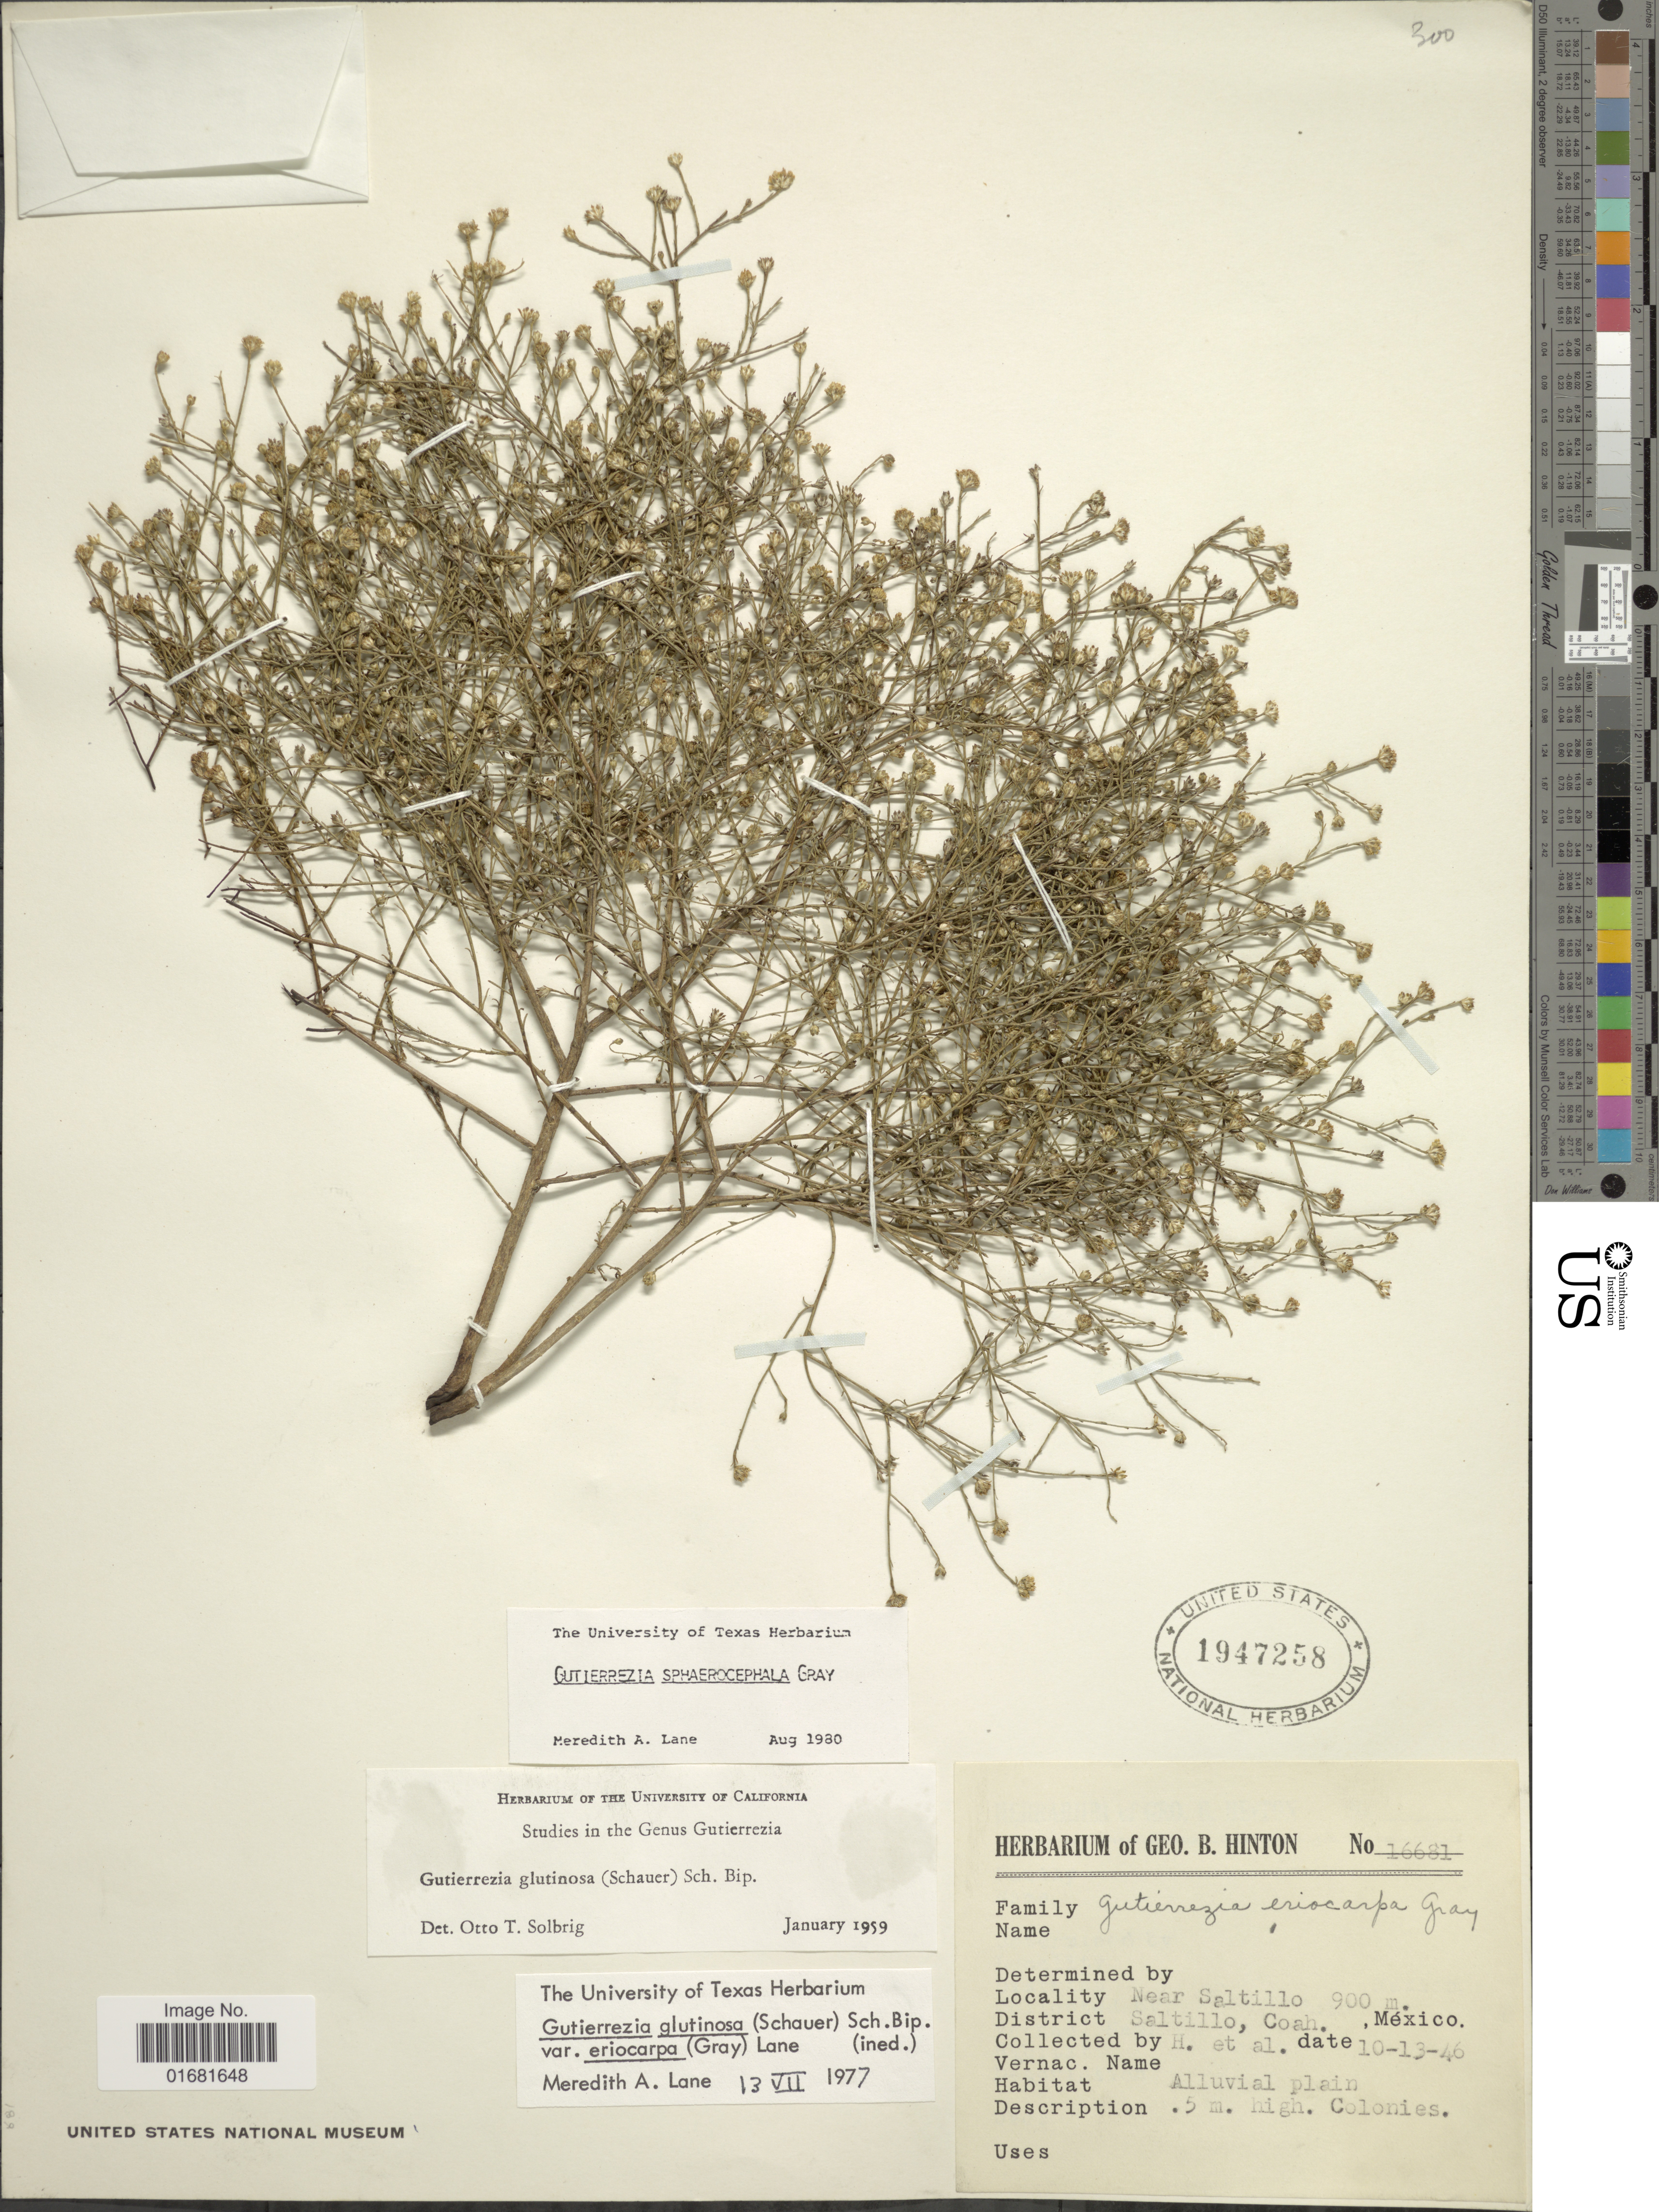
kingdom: Plantae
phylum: Tracheophyta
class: Magnoliopsida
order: Asterales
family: Asteraceae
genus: Gutierrezia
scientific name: Gutierrezia sphaerocephala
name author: A. Gray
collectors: G. B. Hinton & et al.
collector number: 16681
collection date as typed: Transcribed d/m/y: 13/10/46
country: Mexico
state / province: Coahuila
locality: Near Saltillo. District Saltillo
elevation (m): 900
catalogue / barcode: US 1947258